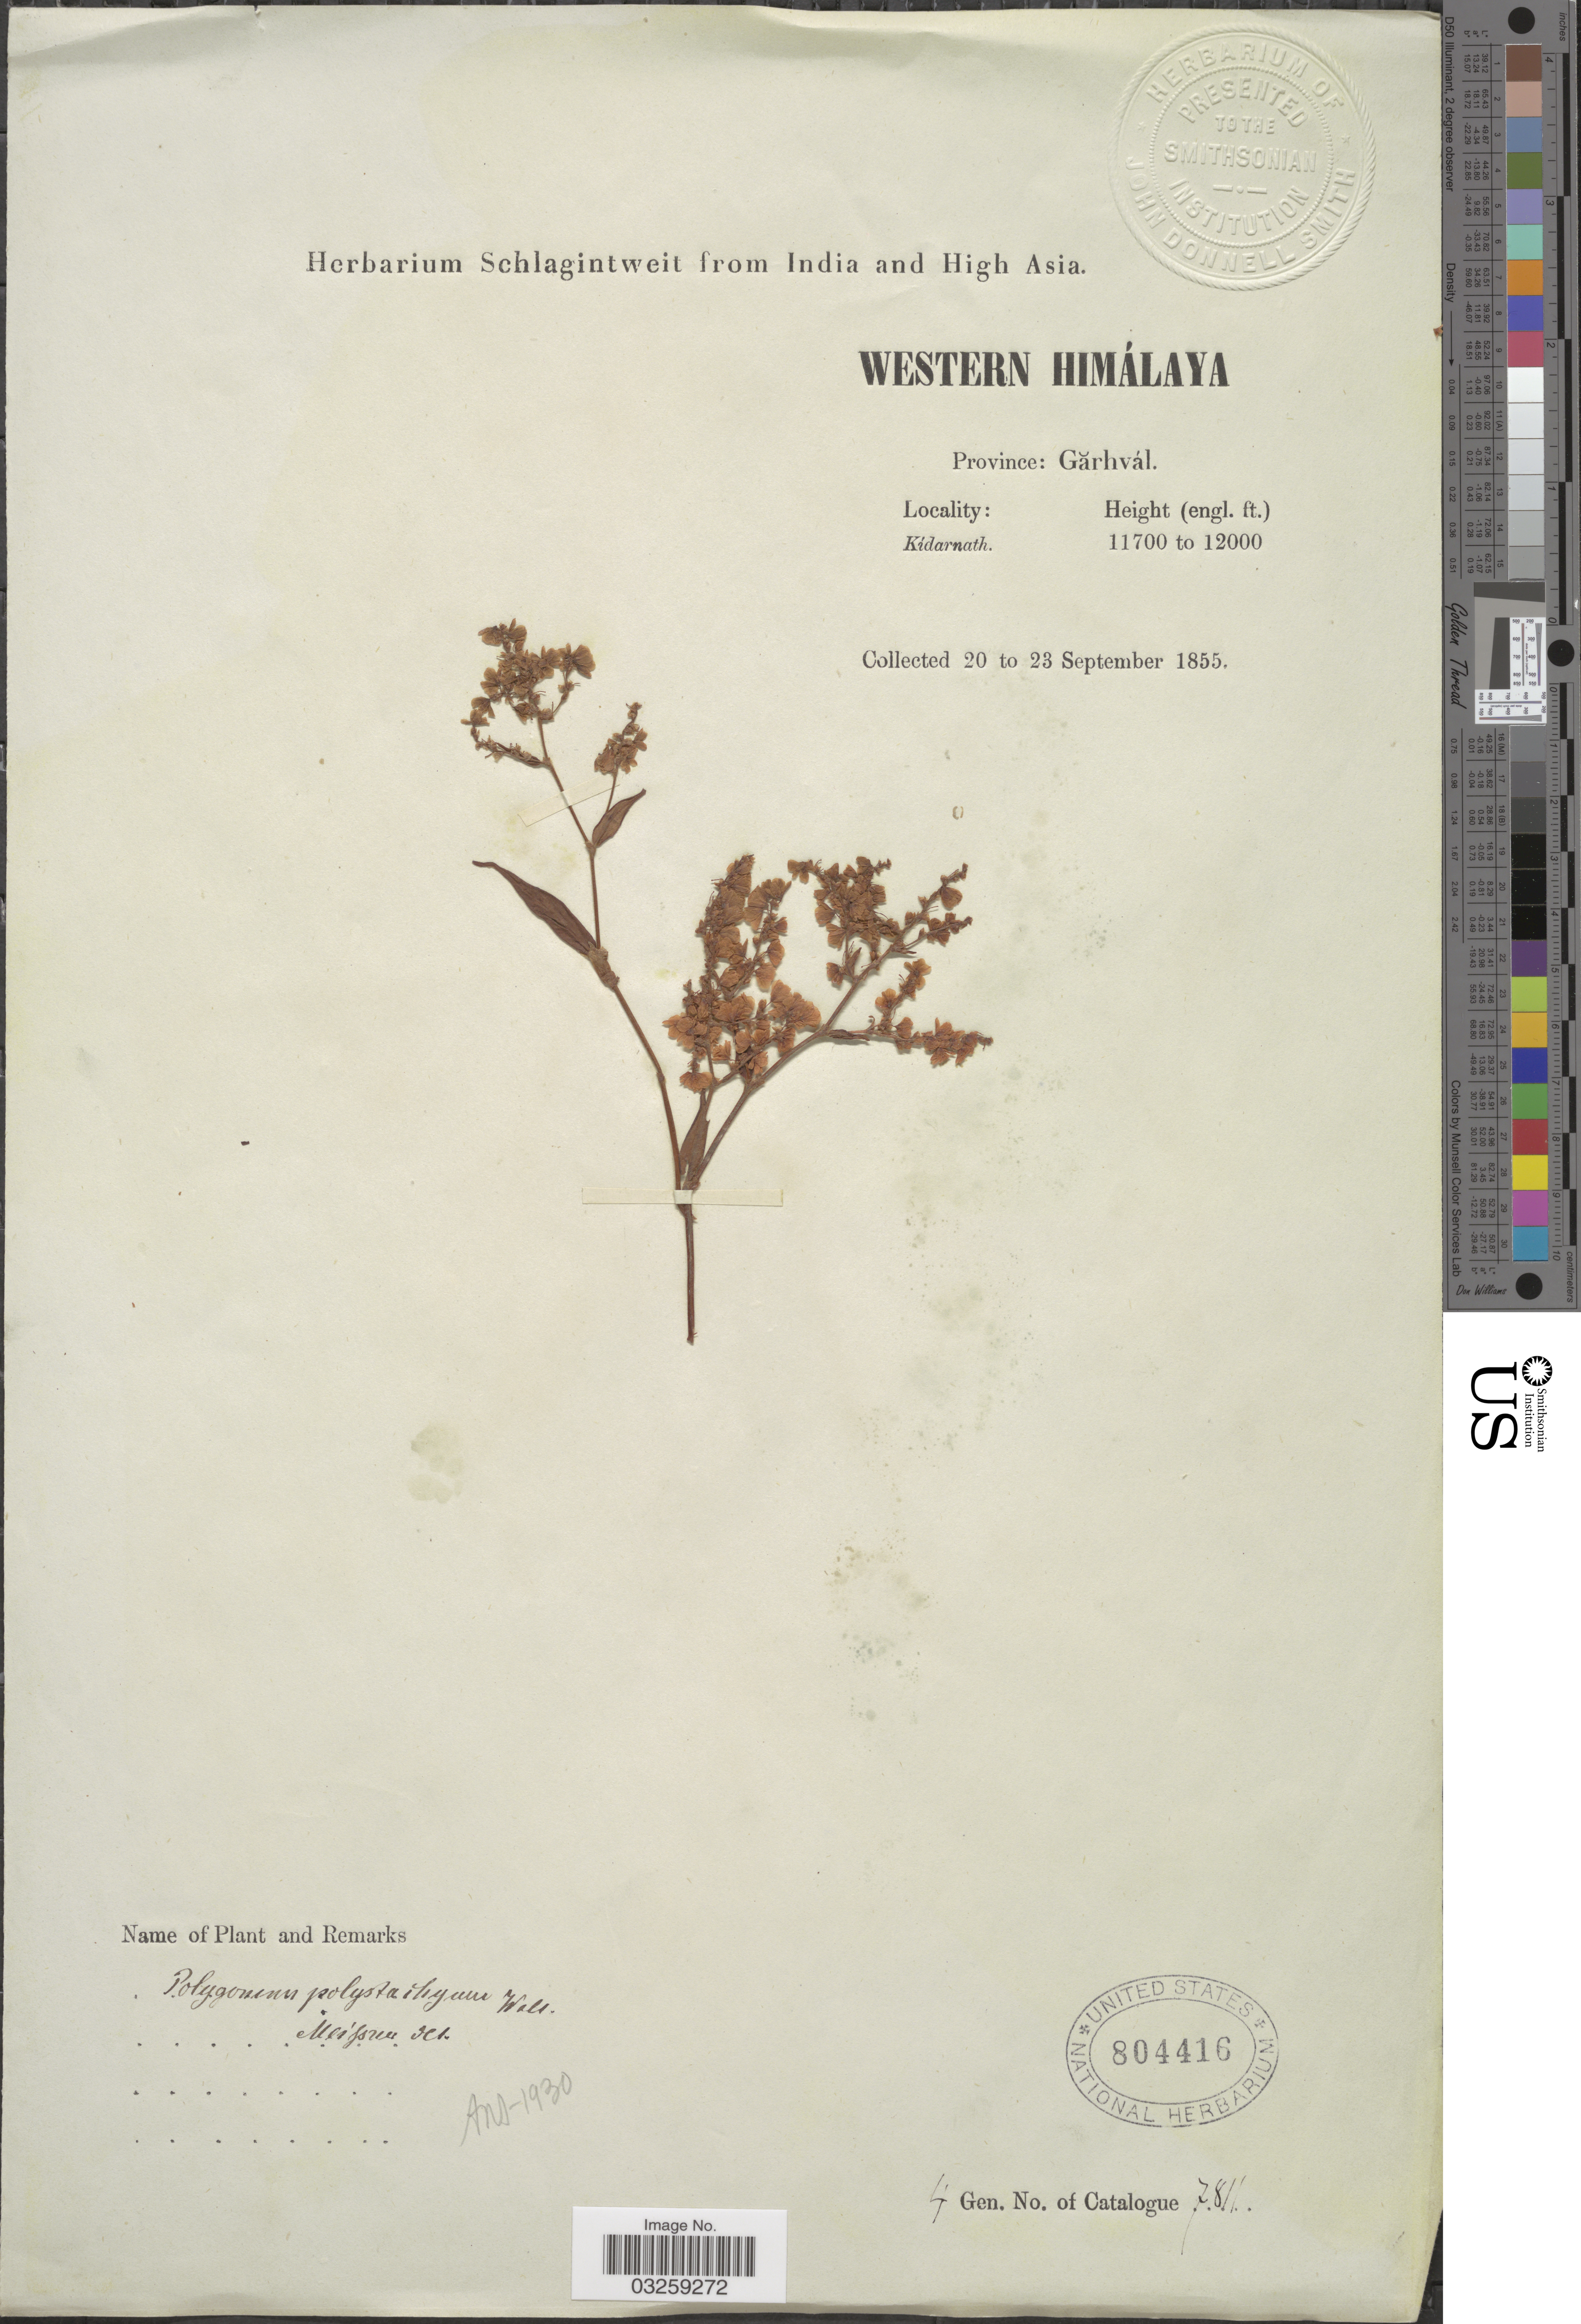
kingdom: Plantae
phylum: Tracheophyta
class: Magnoliopsida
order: Caryophyllales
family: Polygonaceae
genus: Koenigia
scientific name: Koenigia polystachya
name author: (Wall. ex Meisn.) T.M. Schust. & Reveal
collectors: ex herb. Schlagintweit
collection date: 1855-09-20/1855-09-23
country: India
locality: Western Himálaya. Province: Gărhvál. Kídarnath.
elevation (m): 3566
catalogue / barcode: US 804416